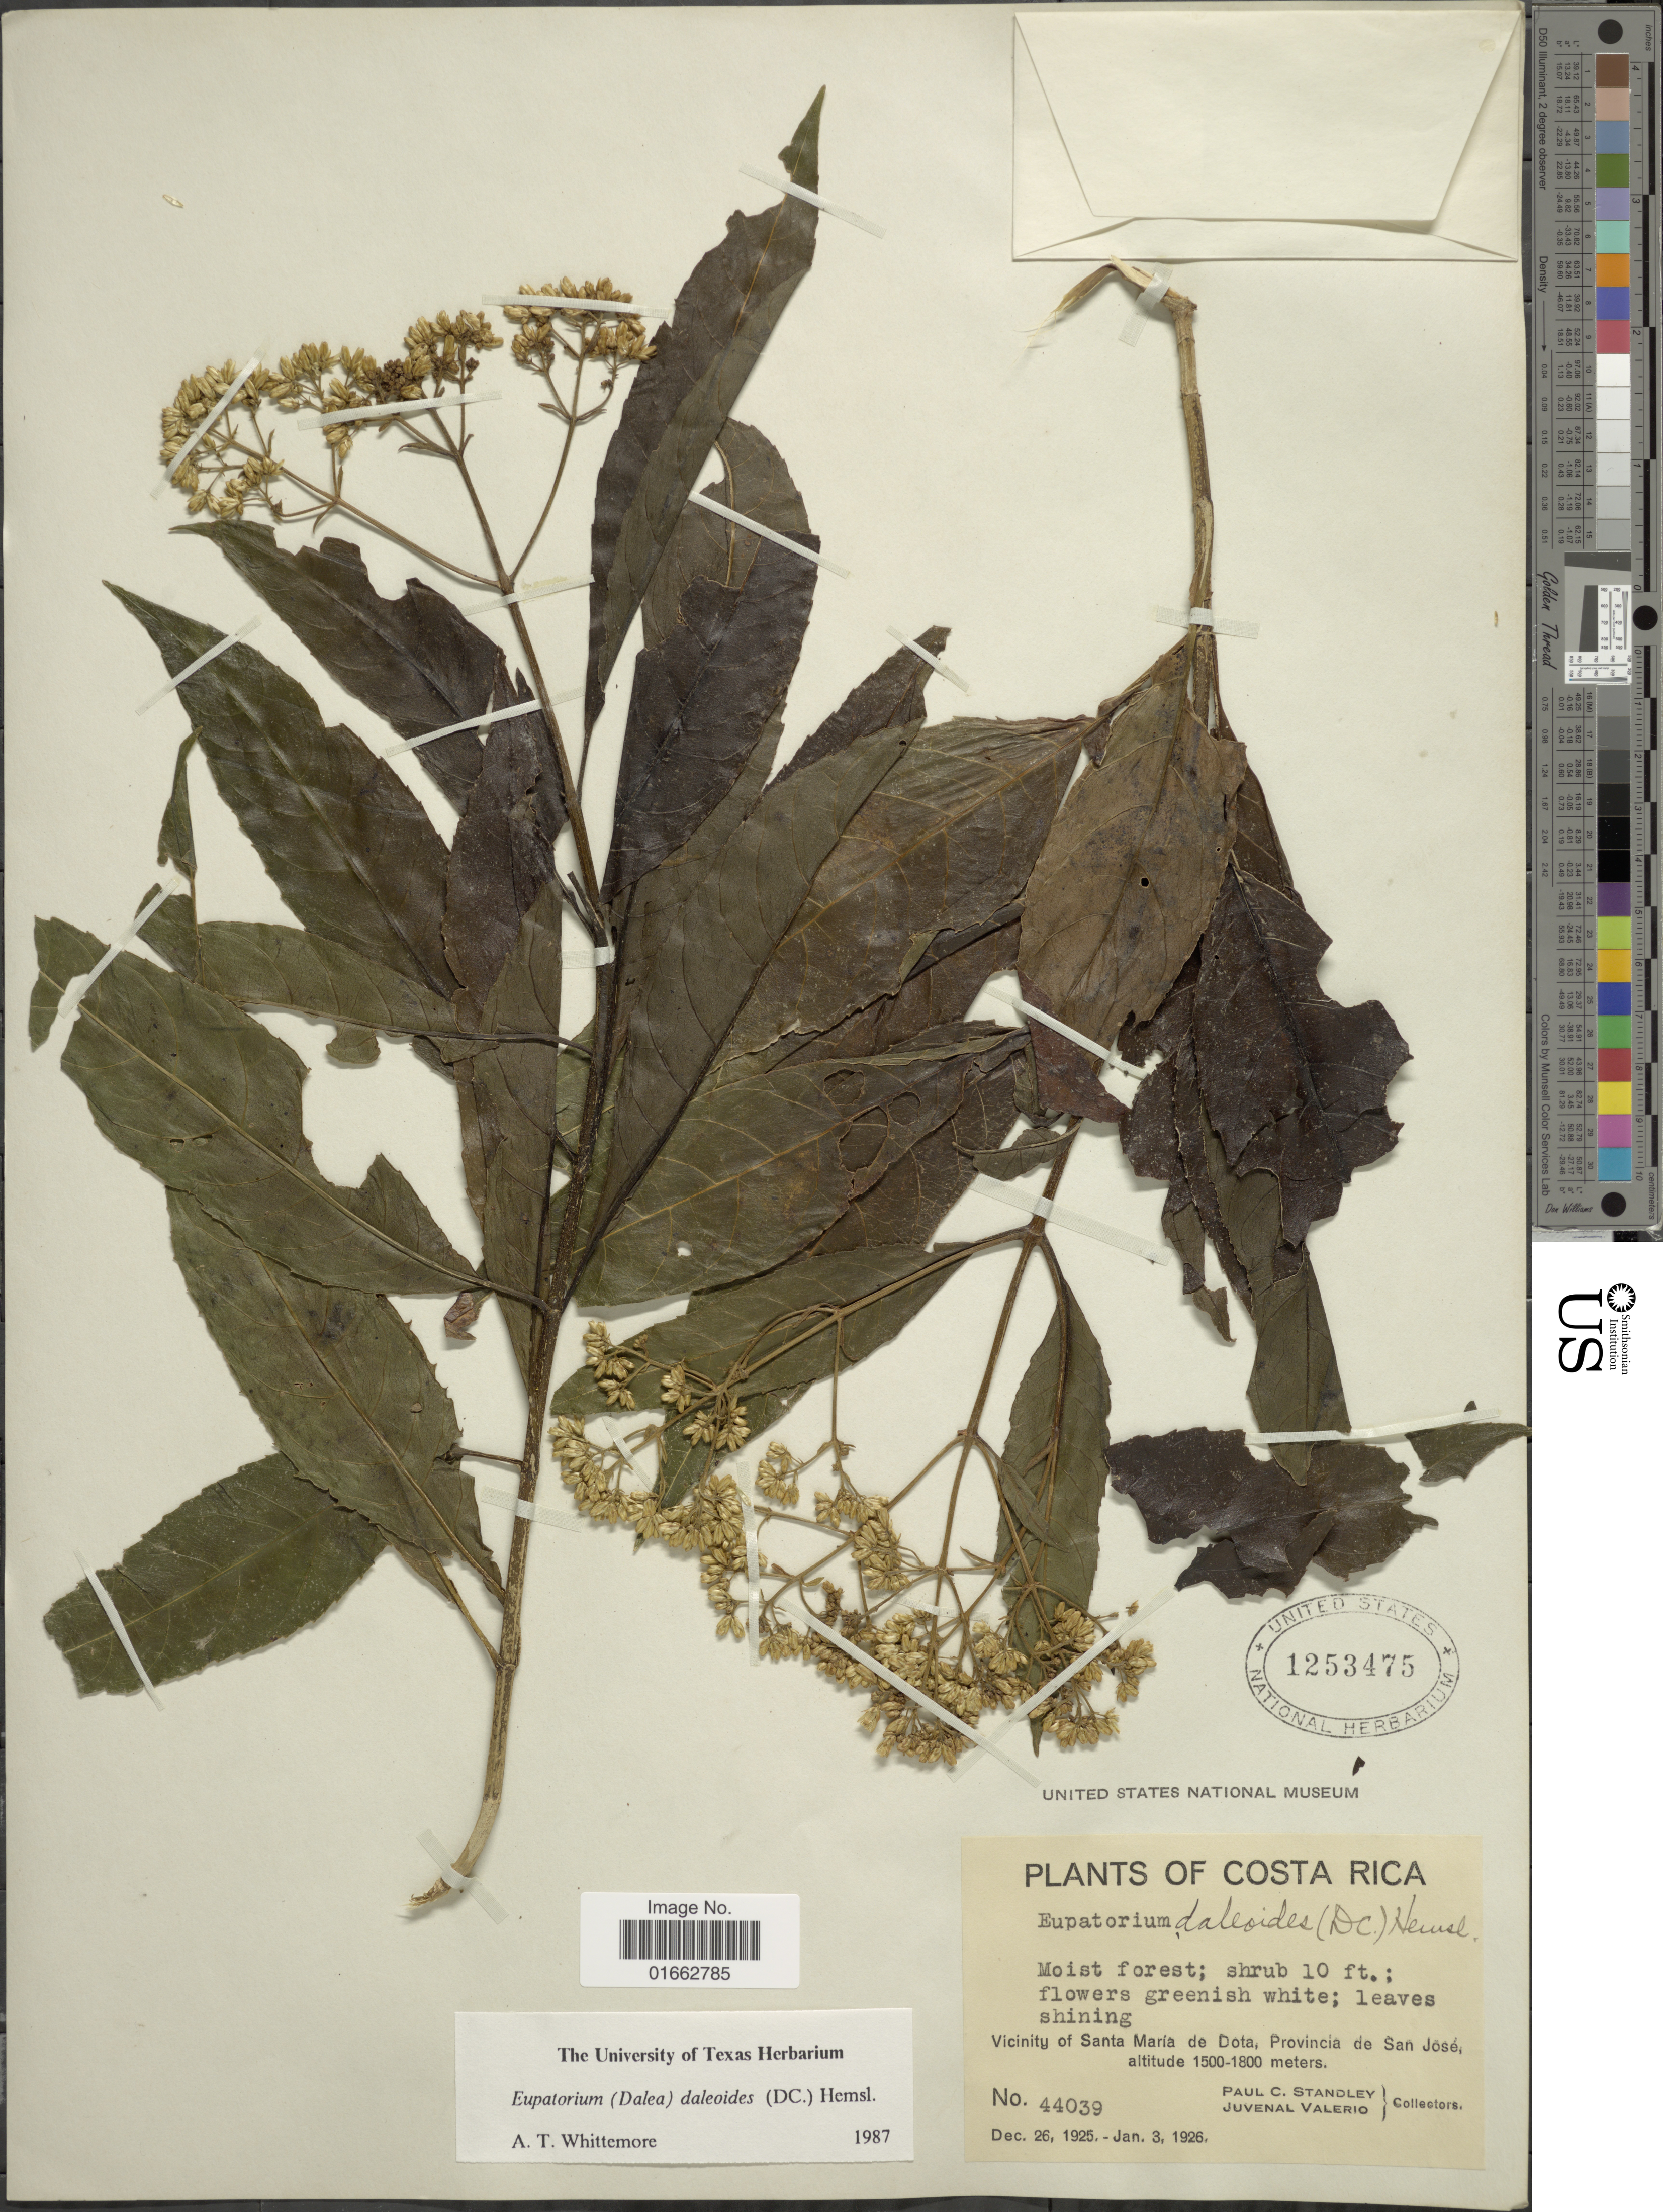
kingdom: Plantae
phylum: Tracheophyta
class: Magnoliopsida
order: Asterales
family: Asteraceae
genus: Critonia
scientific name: Critonia daleoides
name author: DC.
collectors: P. C. Standley & J. Valerio R.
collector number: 44039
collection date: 1925-12-26/1926-01-03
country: Costa Rica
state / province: San José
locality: Vicinity of Santa María de Dota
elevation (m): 1500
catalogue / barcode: US 1253475